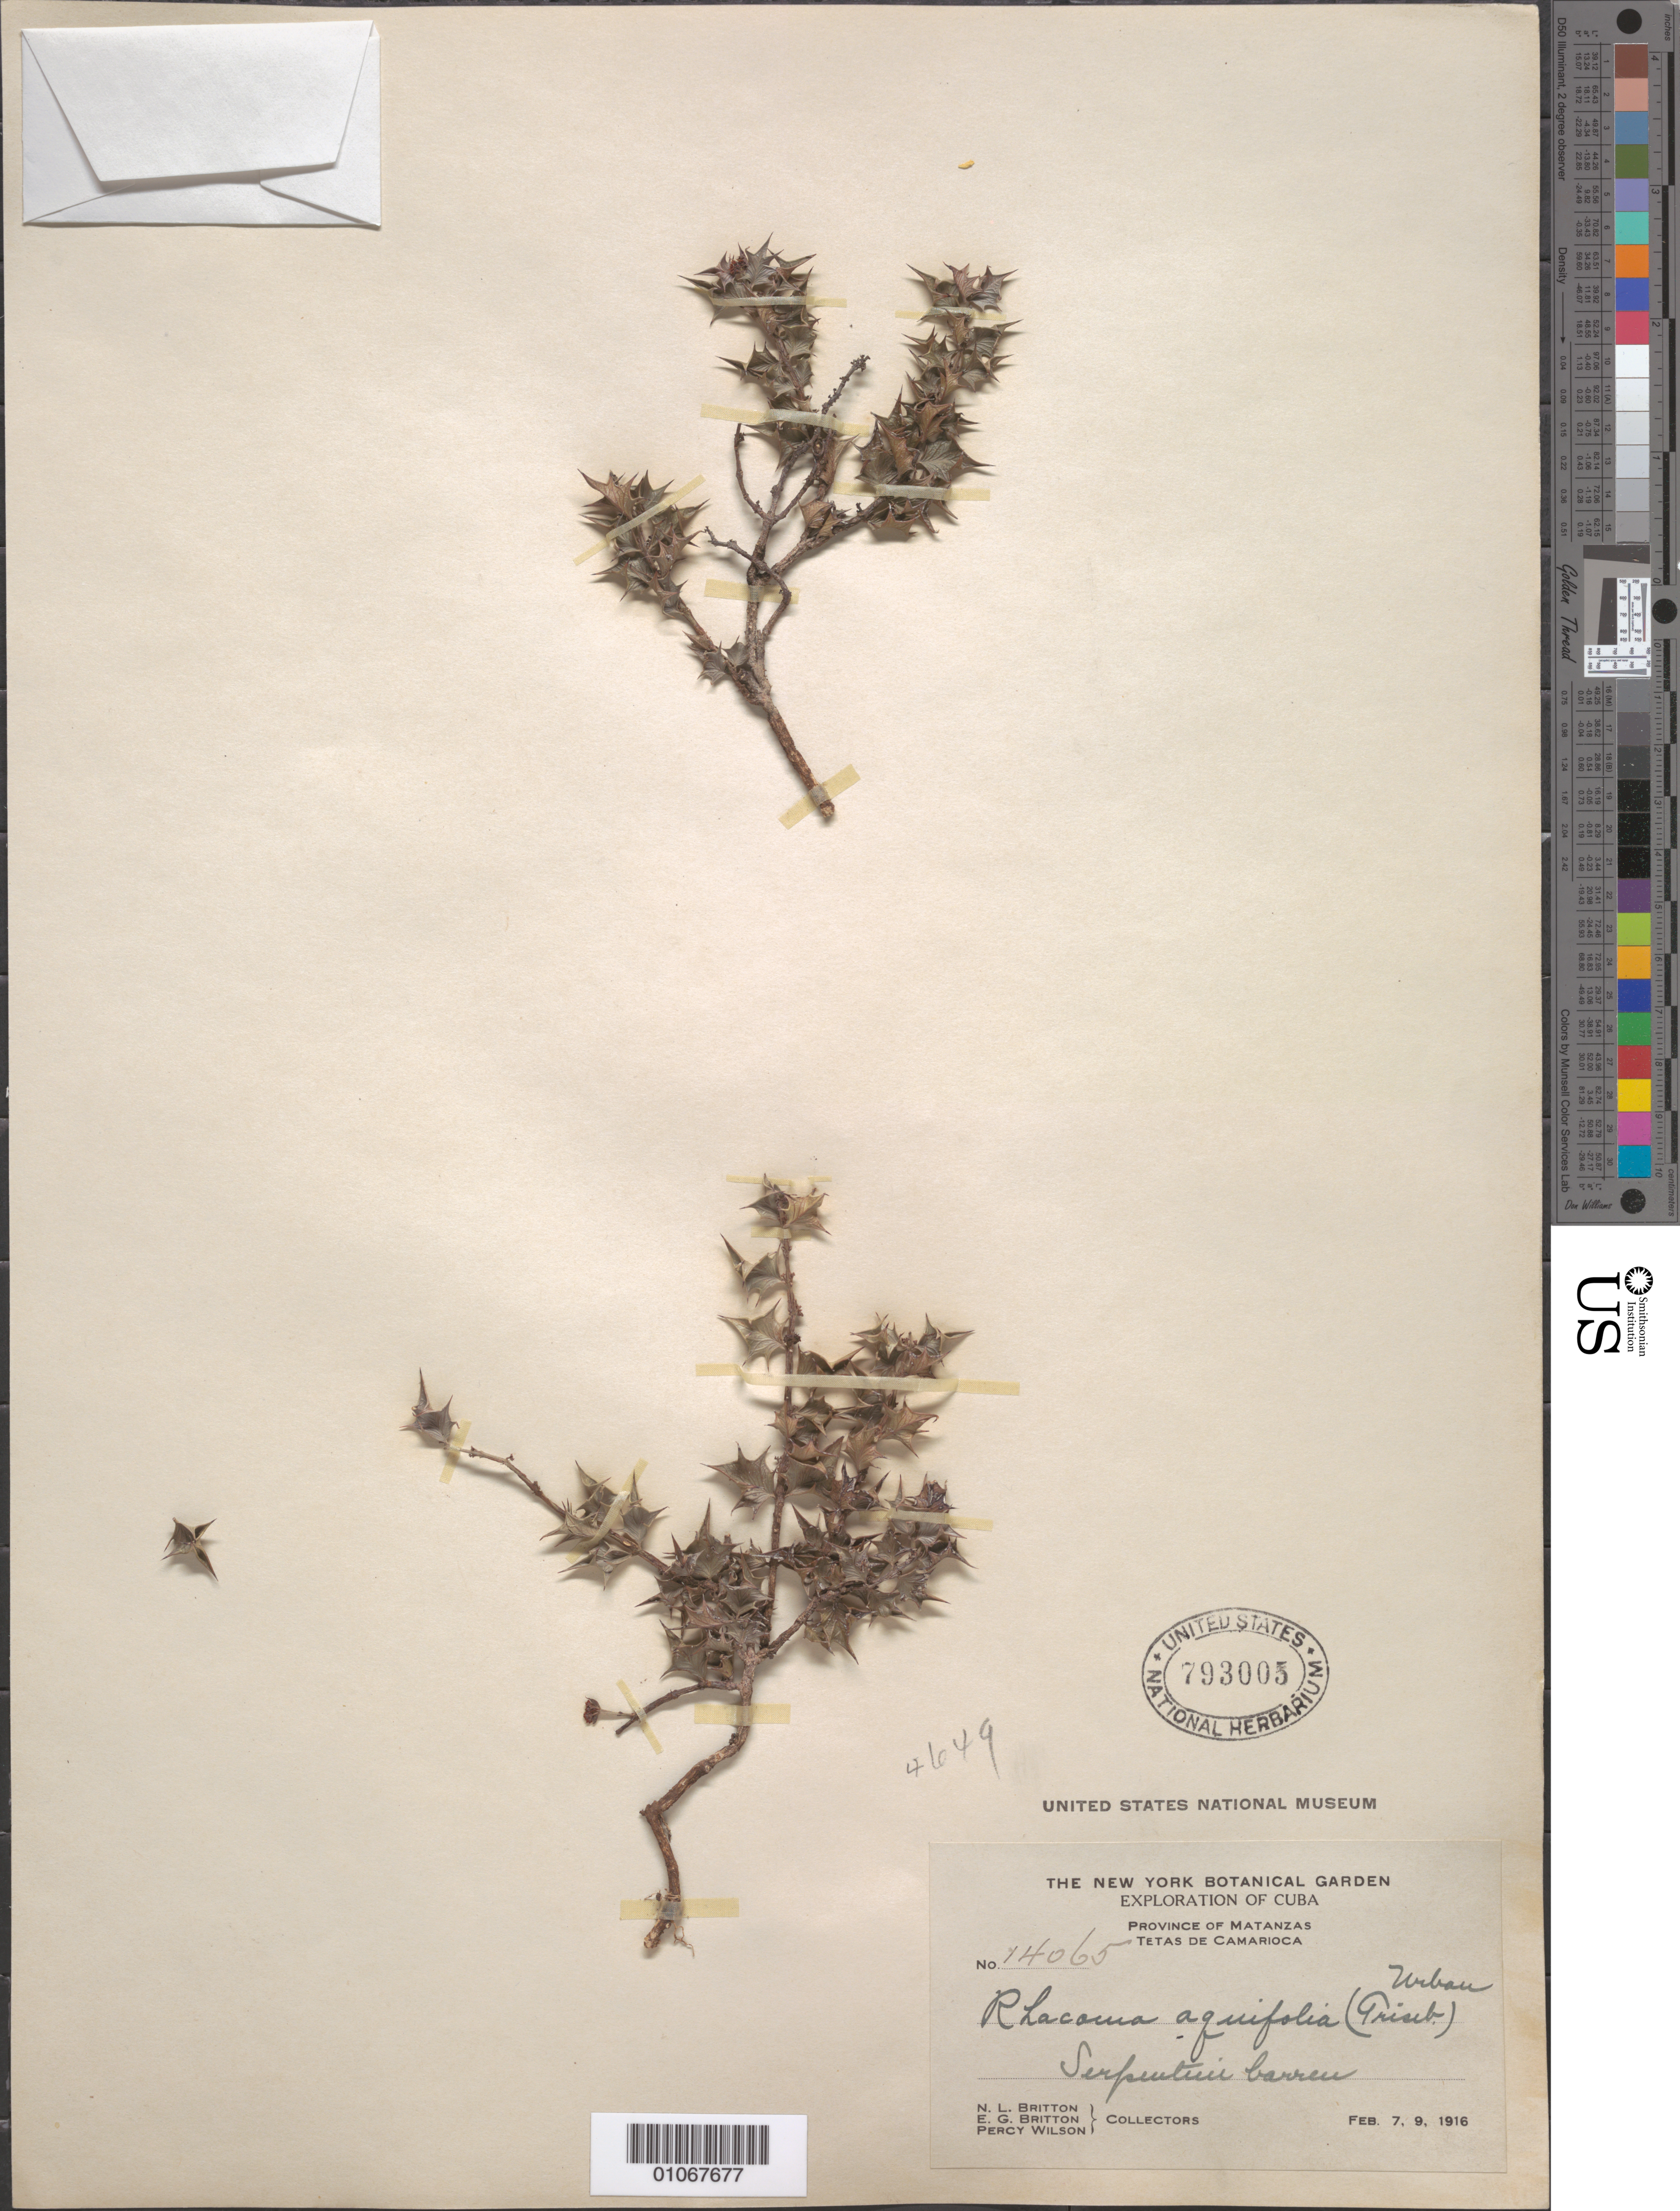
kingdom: Plantae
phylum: Tracheophyta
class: Magnoliopsida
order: Celastrales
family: Celastraceae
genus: Crossopetalum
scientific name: Crossopetalum aquifolium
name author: (Griseb.) Hitchc.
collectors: N. Britton, E. G. Britton & P. Wilson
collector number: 14065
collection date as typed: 07 Feb 1916 to 09 Feb 1916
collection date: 1916-02-07/1916-02-09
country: Cuba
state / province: Matanzas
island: Cuba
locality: Tetas de camarioca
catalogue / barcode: US 793005